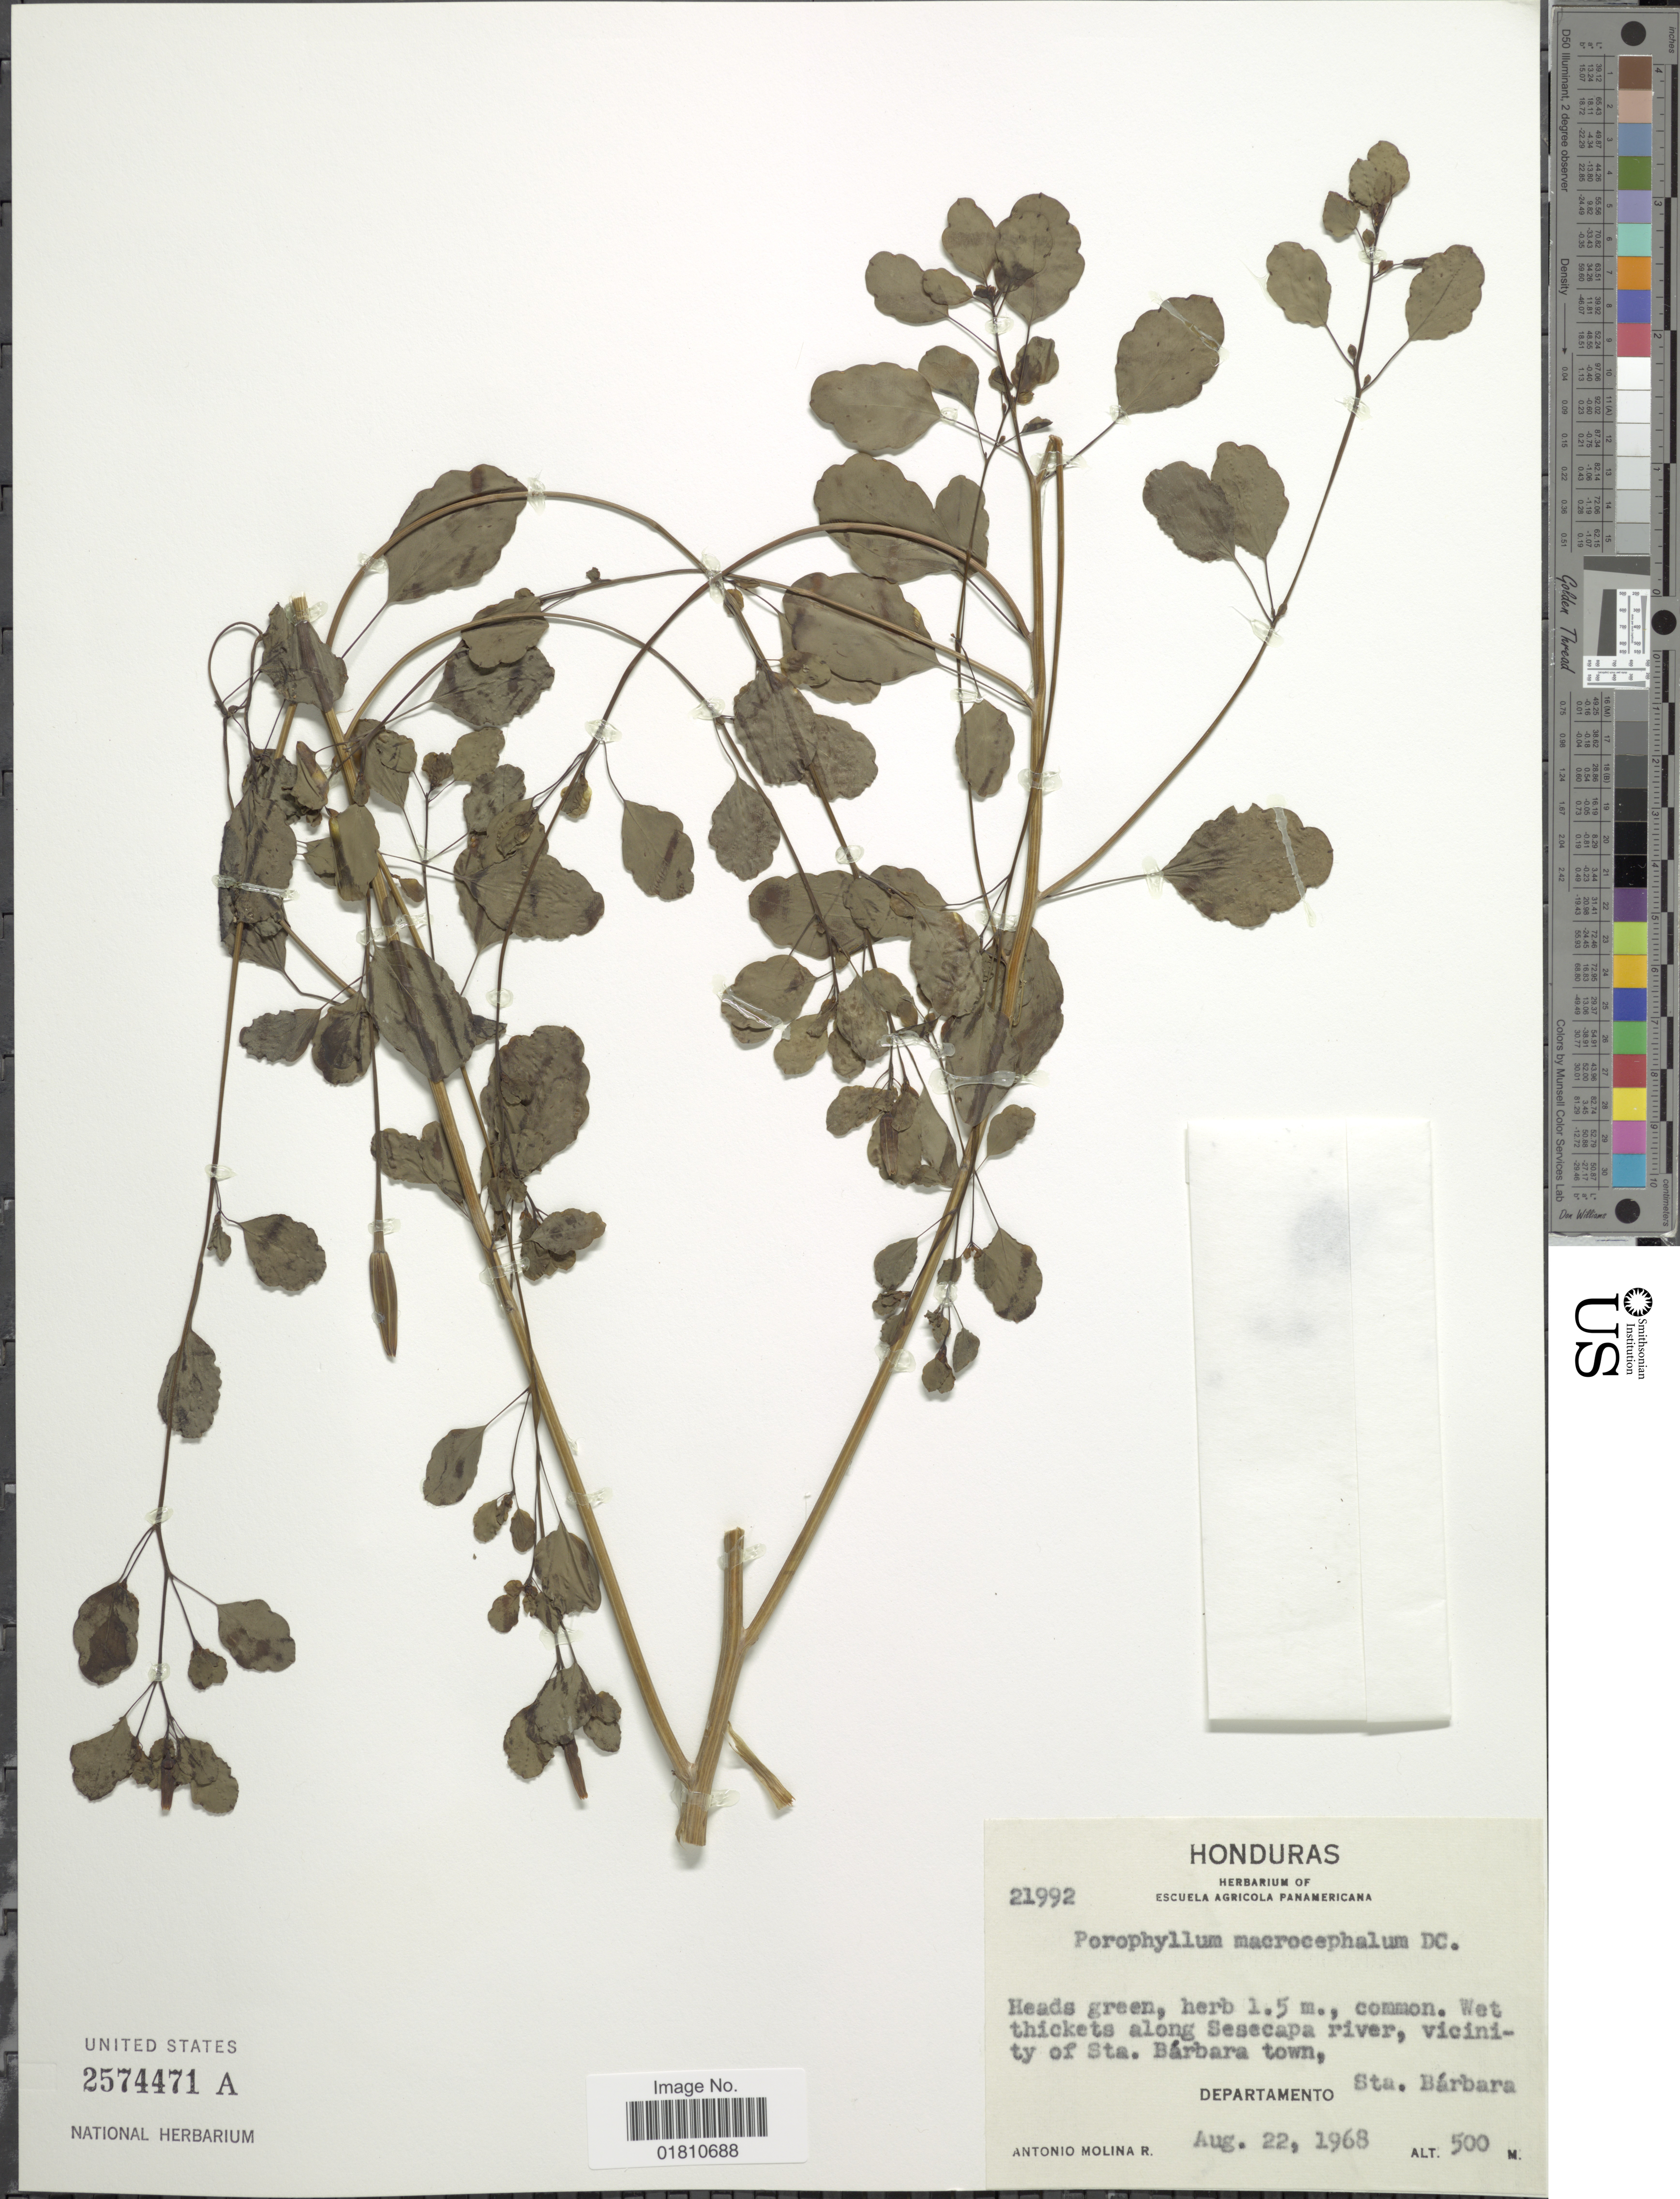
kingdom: Plantae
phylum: Tracheophyta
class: Magnoliopsida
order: Asterales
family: Asteraceae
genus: Porophyllum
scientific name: Porophyllum macrocephalum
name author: DC.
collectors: A. Molina R.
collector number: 21992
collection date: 1968-08-22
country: Honduras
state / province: Santa Bárbara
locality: Wet thickets along Sesecapa river, vicinity of Sta. Barbara town.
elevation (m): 500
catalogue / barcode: US 2574471A